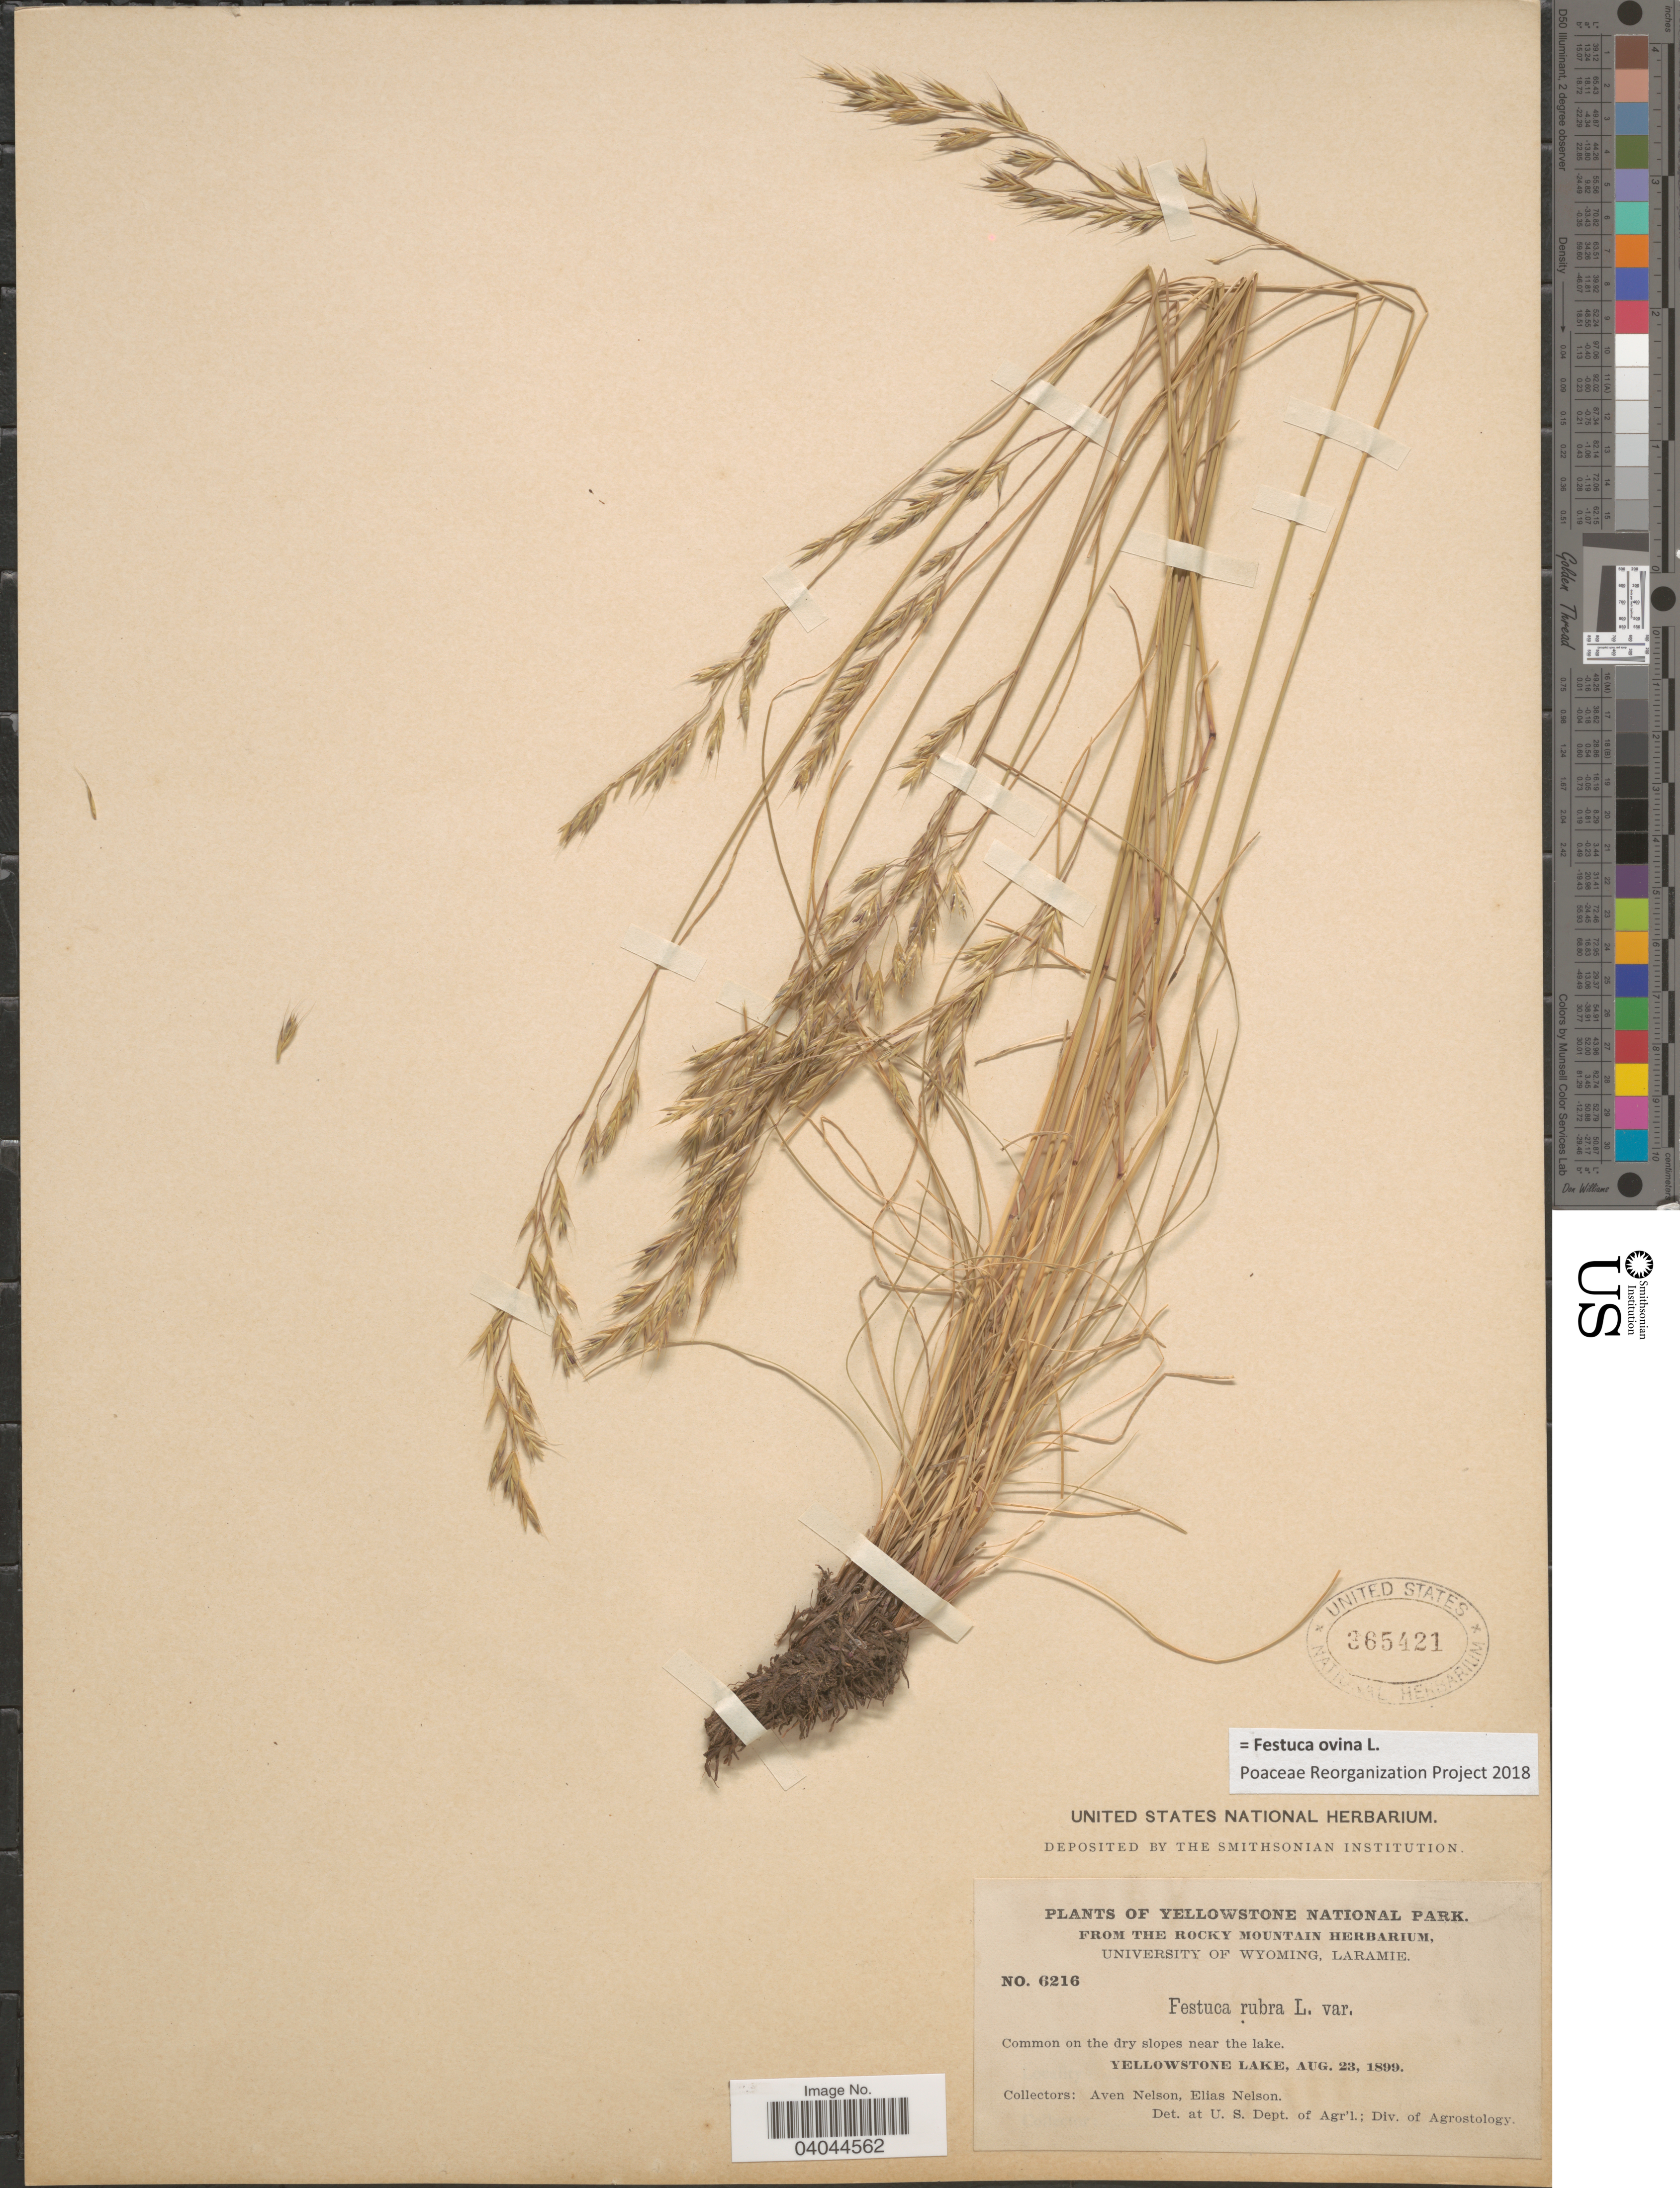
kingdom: Plantae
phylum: Tracheophyta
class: Liliopsida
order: Poales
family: Poaceae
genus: Festuca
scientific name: Festuca ovina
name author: L.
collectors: A. Nelson & E. Nelson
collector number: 6216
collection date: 1899-08-23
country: United States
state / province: Wyoming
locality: Yellowstone National Park. Yellowstone Lake.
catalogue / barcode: US 365421